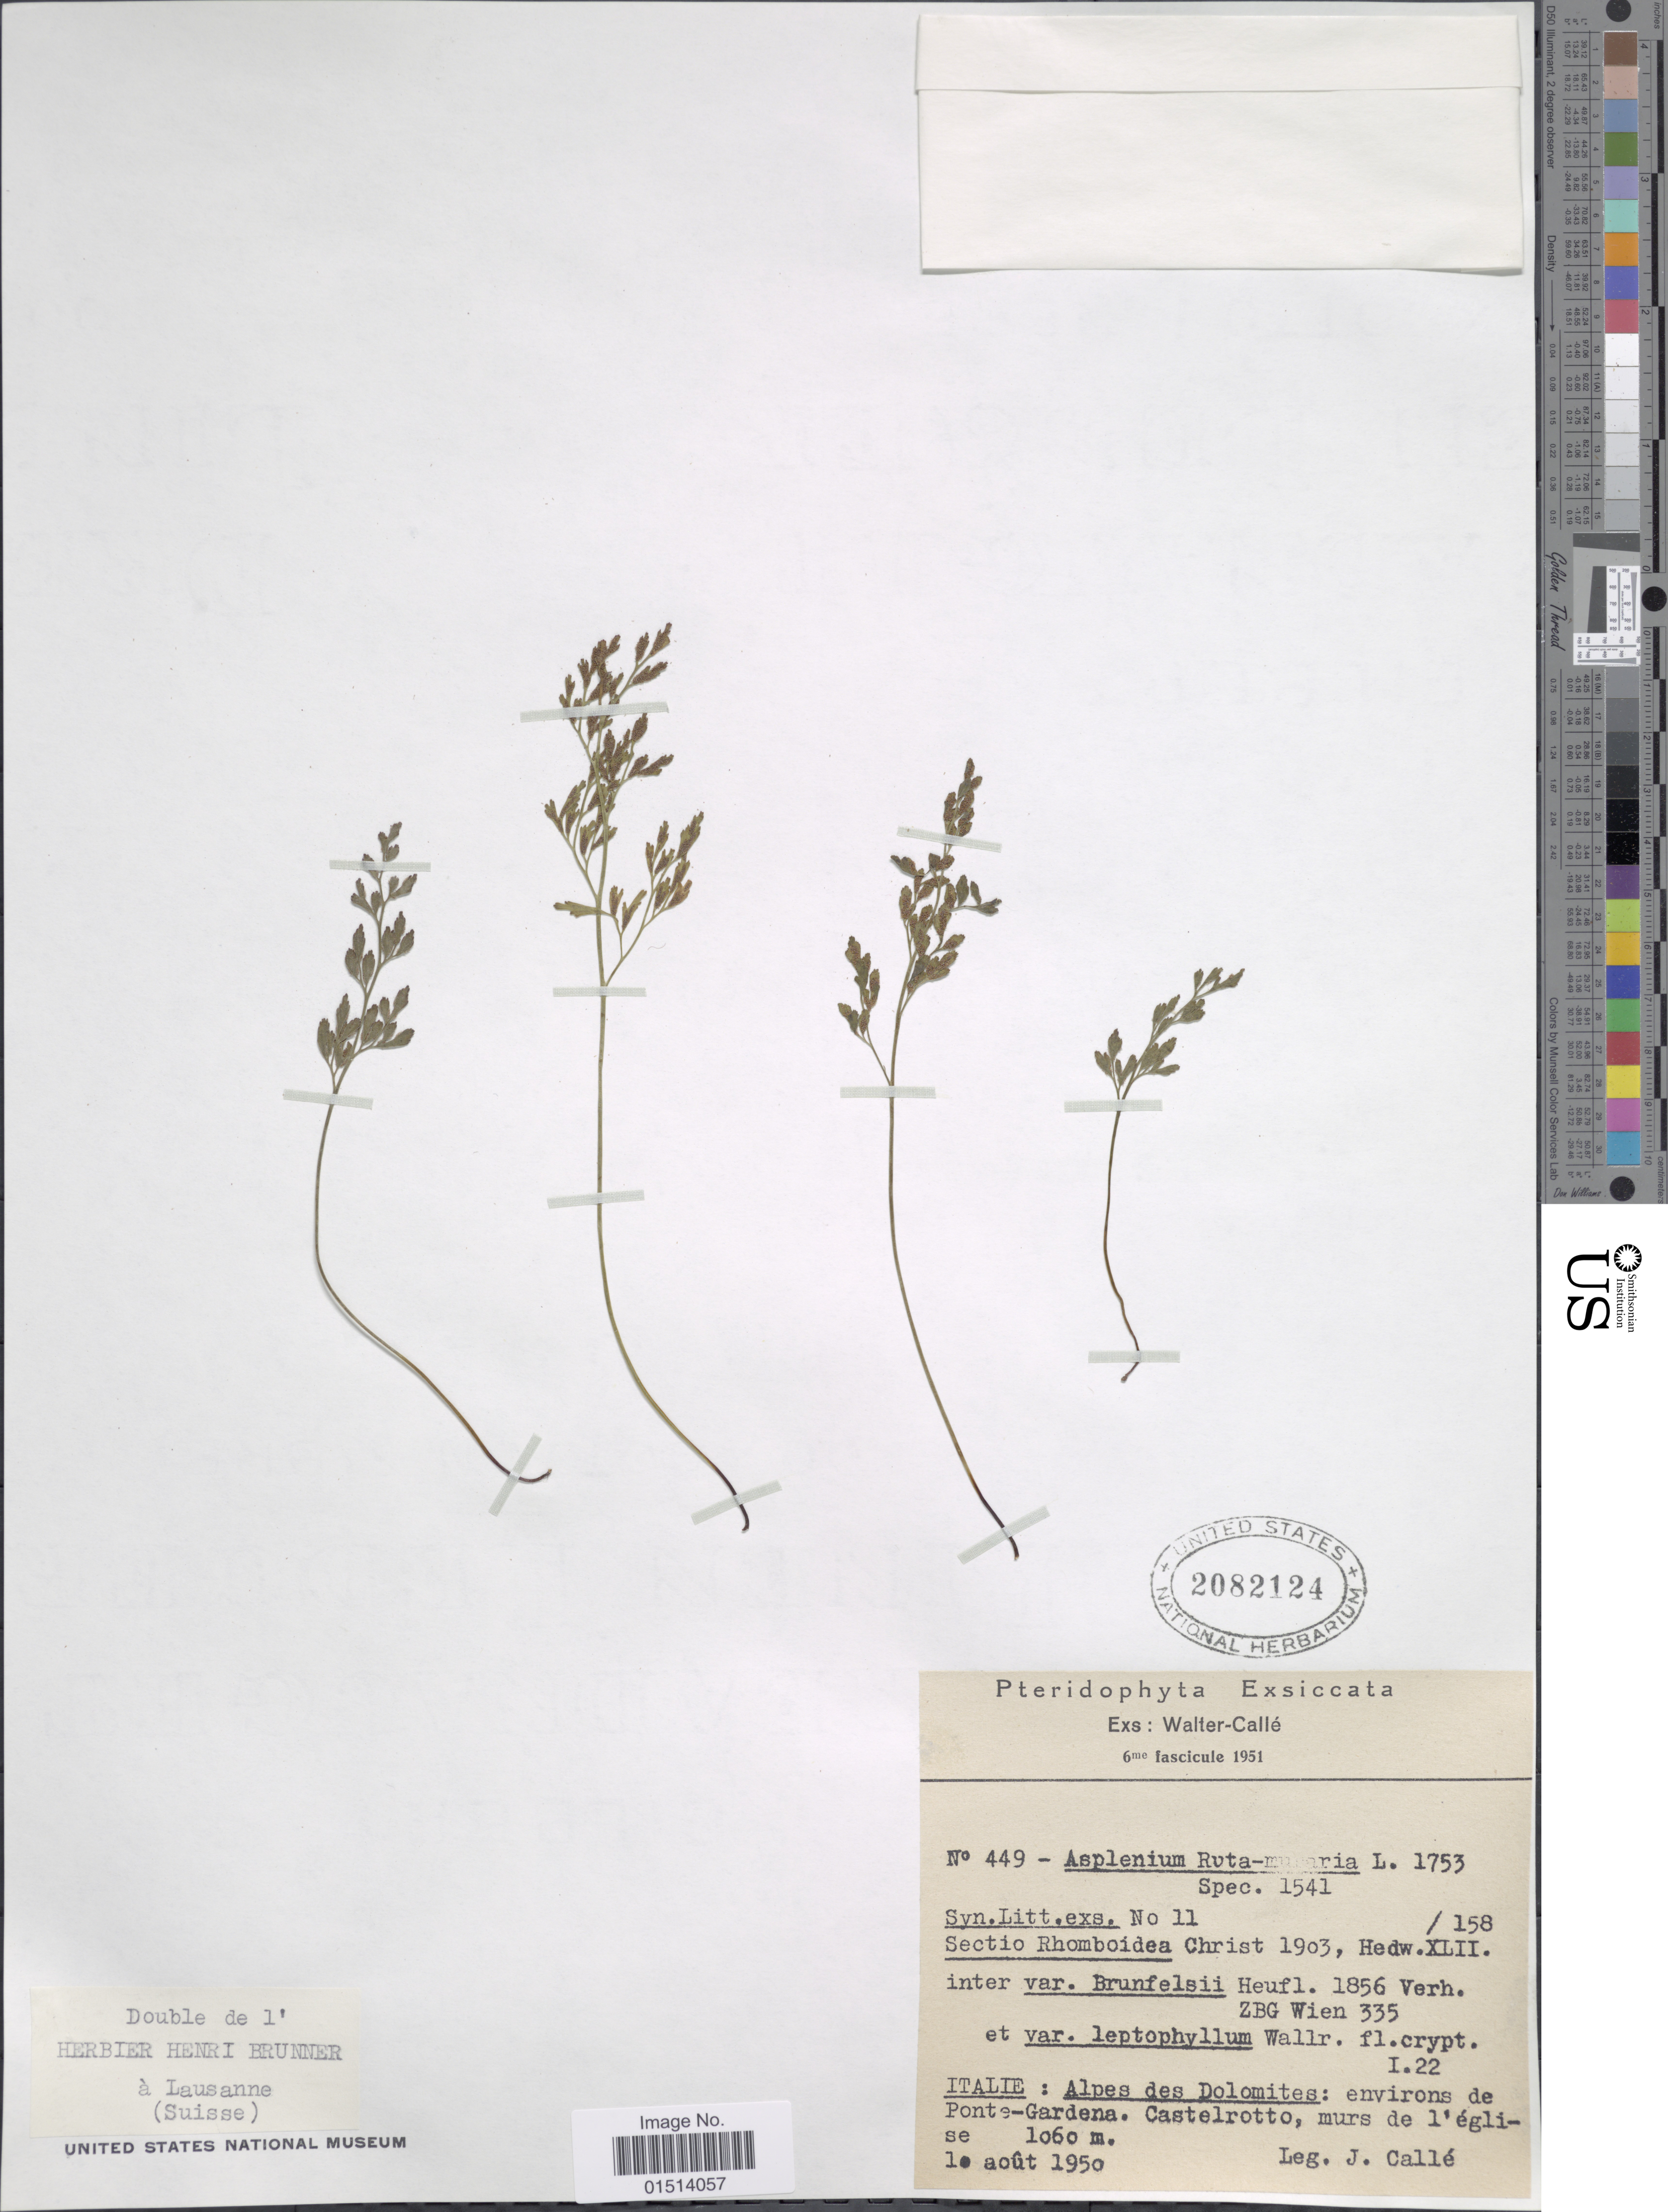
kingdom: Plantae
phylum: Tracheophyta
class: Polypodiopsida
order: Polypodiales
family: Aspleniaceae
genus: Asplenium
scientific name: Asplenium ruta-muraria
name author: L.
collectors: Calle, J.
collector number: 449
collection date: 1950-08-10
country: Italy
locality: Italie: Alpes des Dolomites: environs de Ponte-Gardena, Castelrotto, murs de l'eglise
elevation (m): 1060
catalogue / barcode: US 2082124